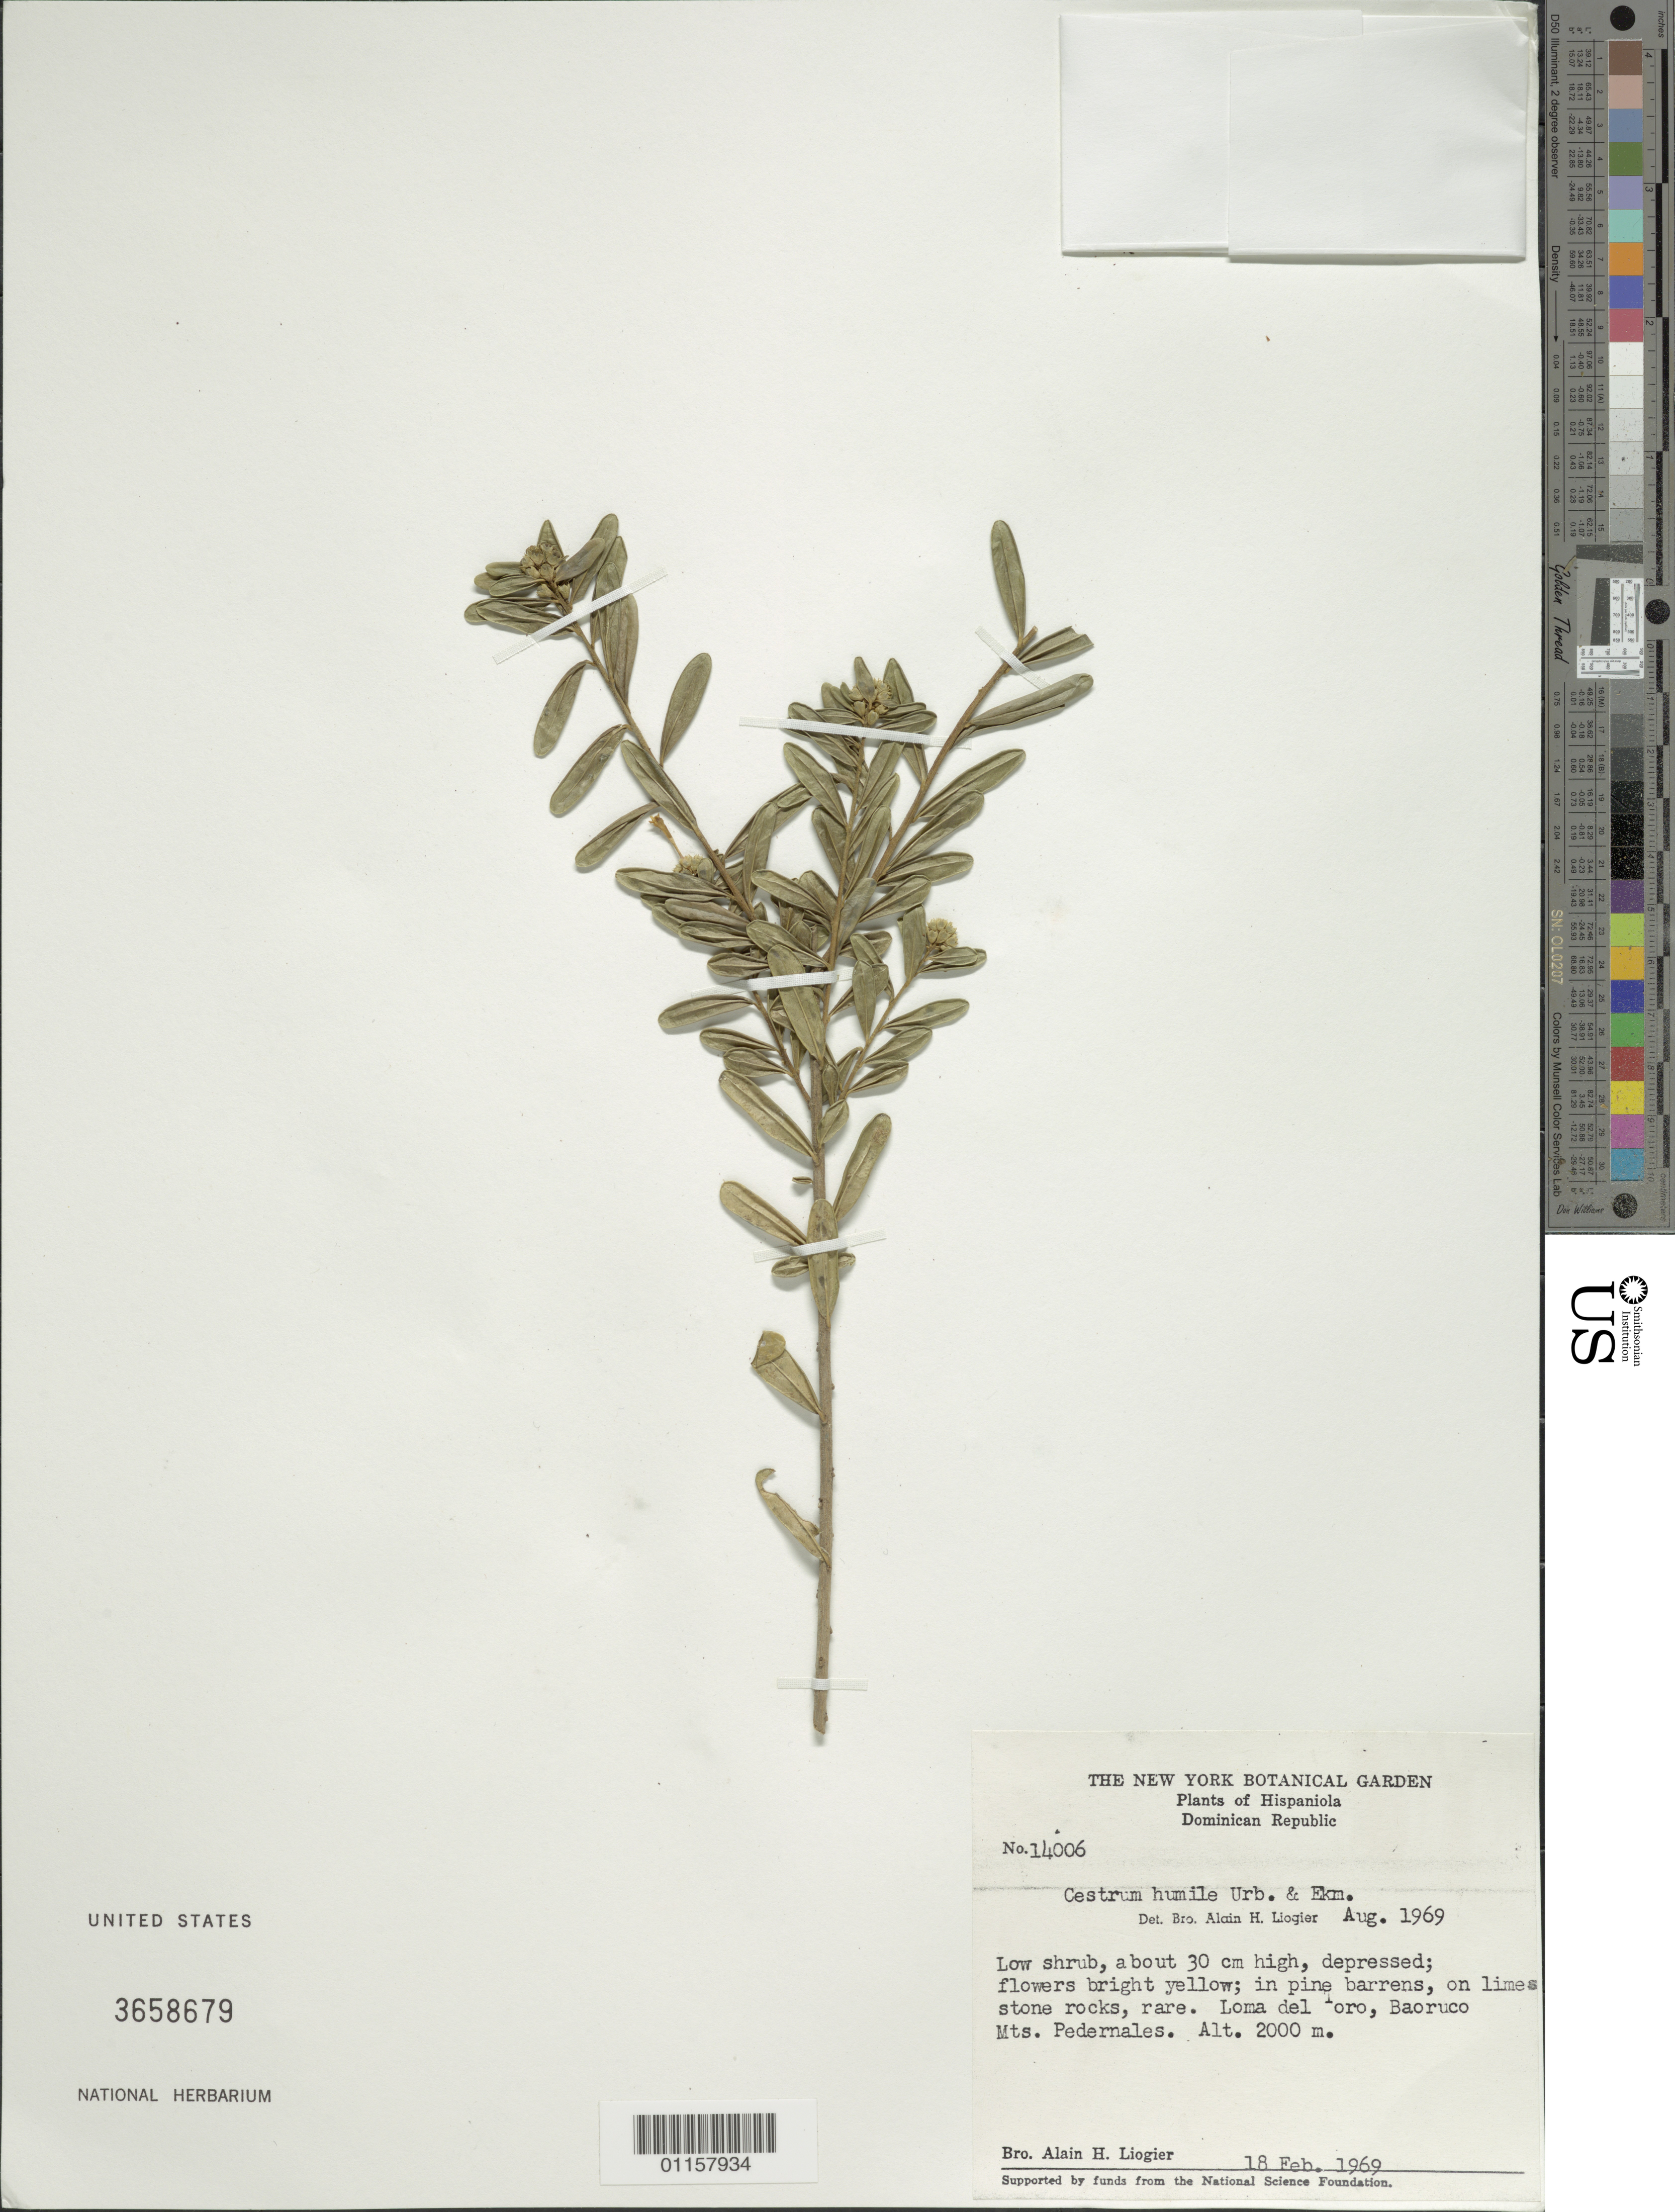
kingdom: Plantae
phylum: Tracheophyta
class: Magnoliopsida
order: Solanales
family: Solanaceae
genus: Cestrum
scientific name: Cestrum humile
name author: Urb. & Ekman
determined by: Liogier, Alain H.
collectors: A. H. Liogier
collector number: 14006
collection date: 1969-02-18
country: Dominican Republic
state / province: Pedernales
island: Hispaniola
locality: Baoruco Mts., Loma del Toro.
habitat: In pine barrens, on limestone rocks. Rare.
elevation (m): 2000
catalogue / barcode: US 3658679